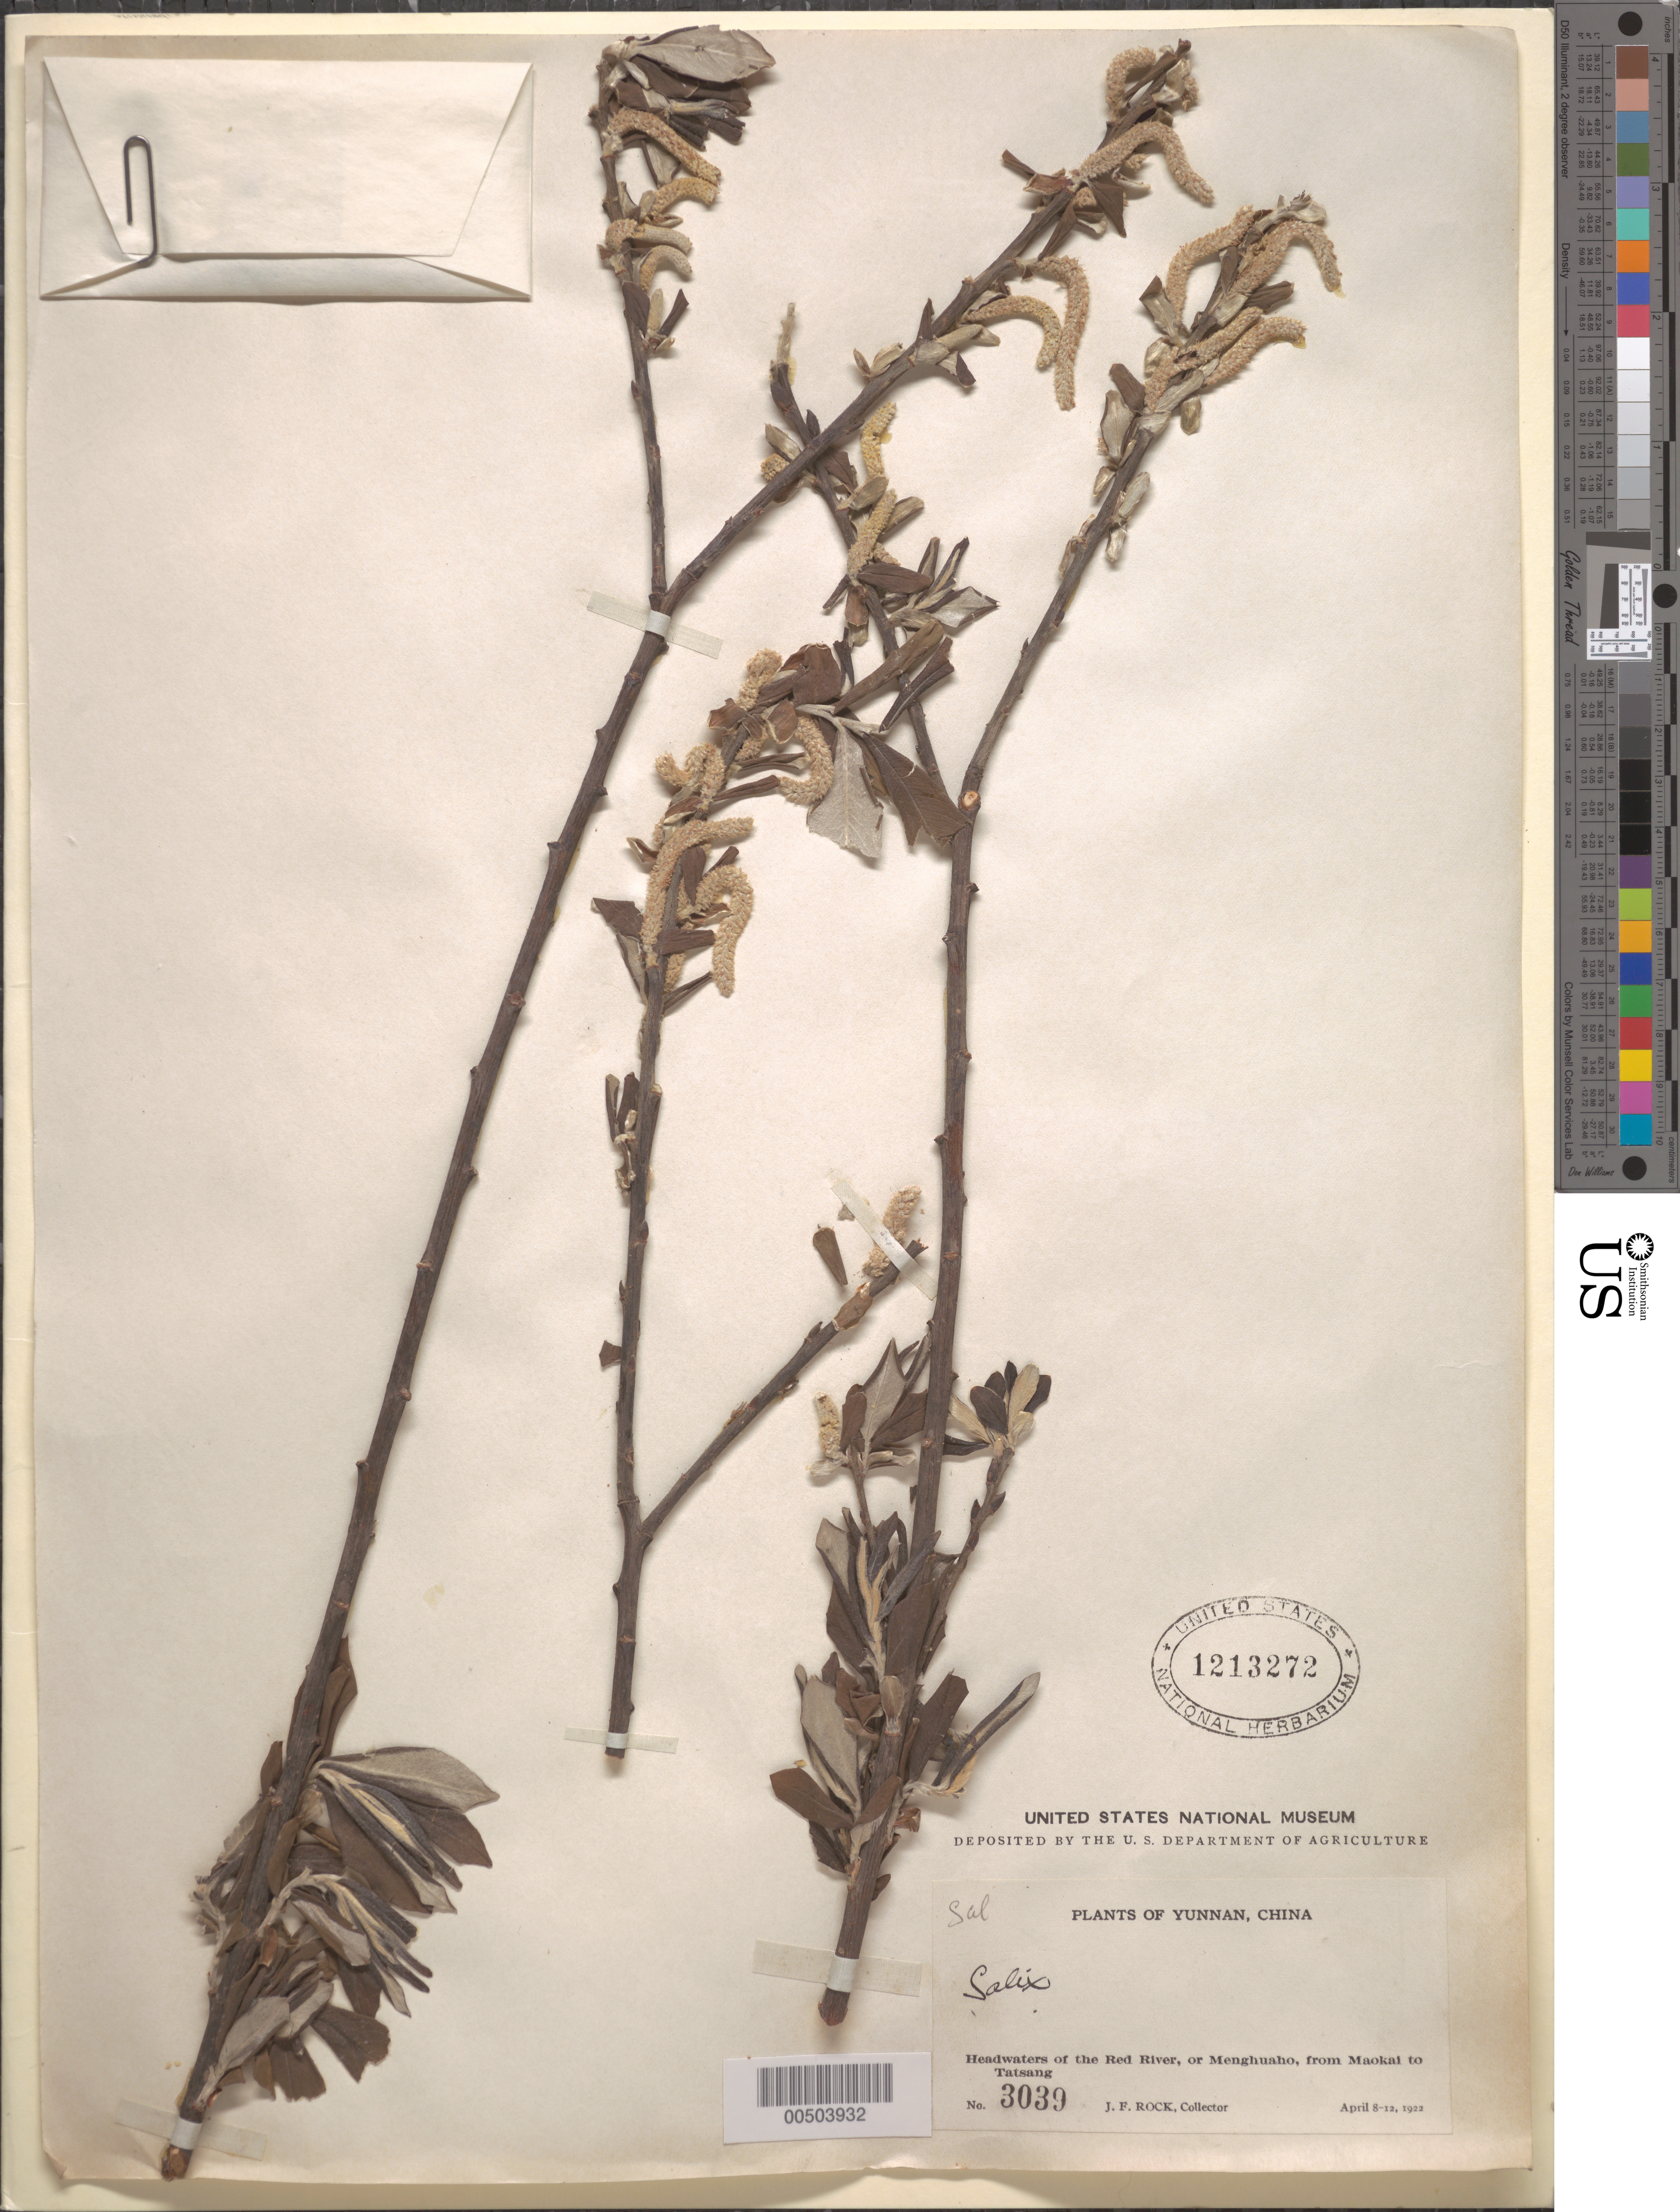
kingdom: Plantae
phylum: Tracheophyta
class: Magnoliopsida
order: Malpighiales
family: Salicaceae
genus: Salix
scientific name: Salix sp.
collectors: J. F. Rock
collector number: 3039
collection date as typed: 08 Apr 1922 to 12 Apr 1922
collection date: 1922-04-08/1922-04-12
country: China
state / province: Yunnan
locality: Headwaters of the Red River, or Menghuaho, from Maokai to Tatsang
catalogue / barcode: US 1213272